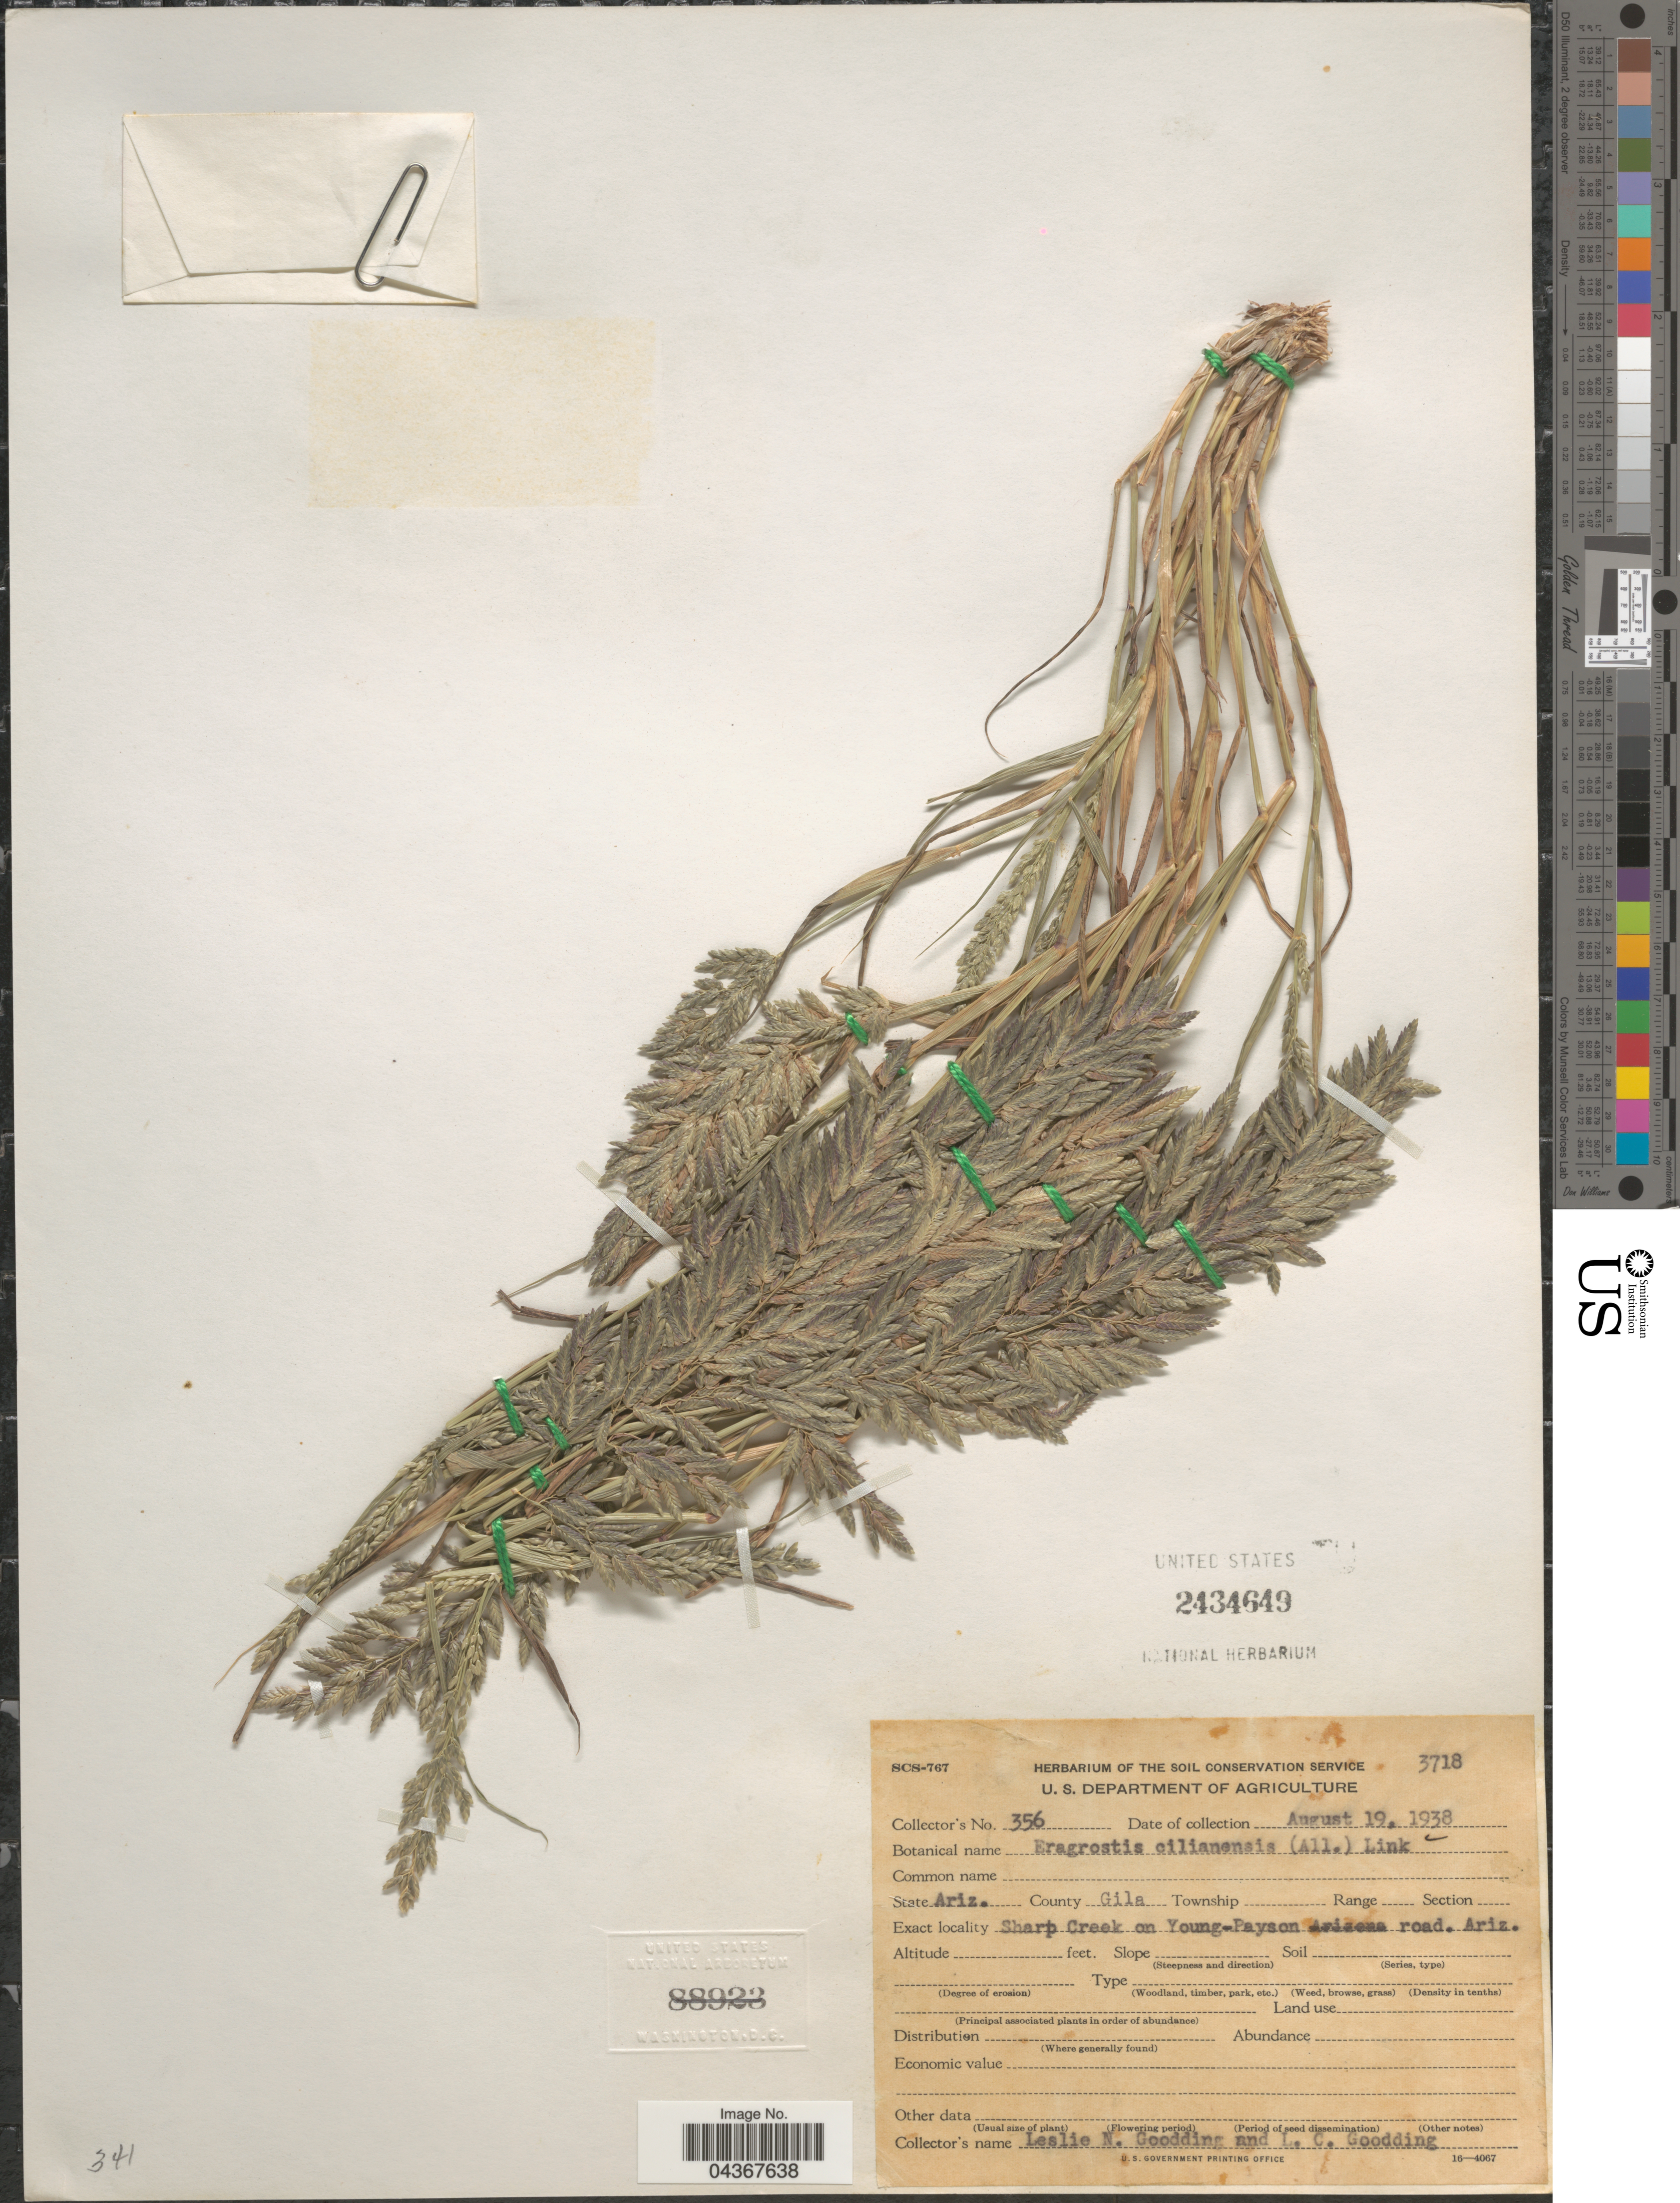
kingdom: Plantae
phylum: Tracheophyta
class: Liliopsida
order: Poales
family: Poaceae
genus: Eragrostis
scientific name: Eragrostis cilianensis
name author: (Bellardi) Vignolo ex Janch.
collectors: L. N. Goodding & L. Goodding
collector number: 356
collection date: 1938-08-19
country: United States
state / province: Arizona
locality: County Gila. Sharp Creek on Young-Payson road.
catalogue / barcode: US 2434649